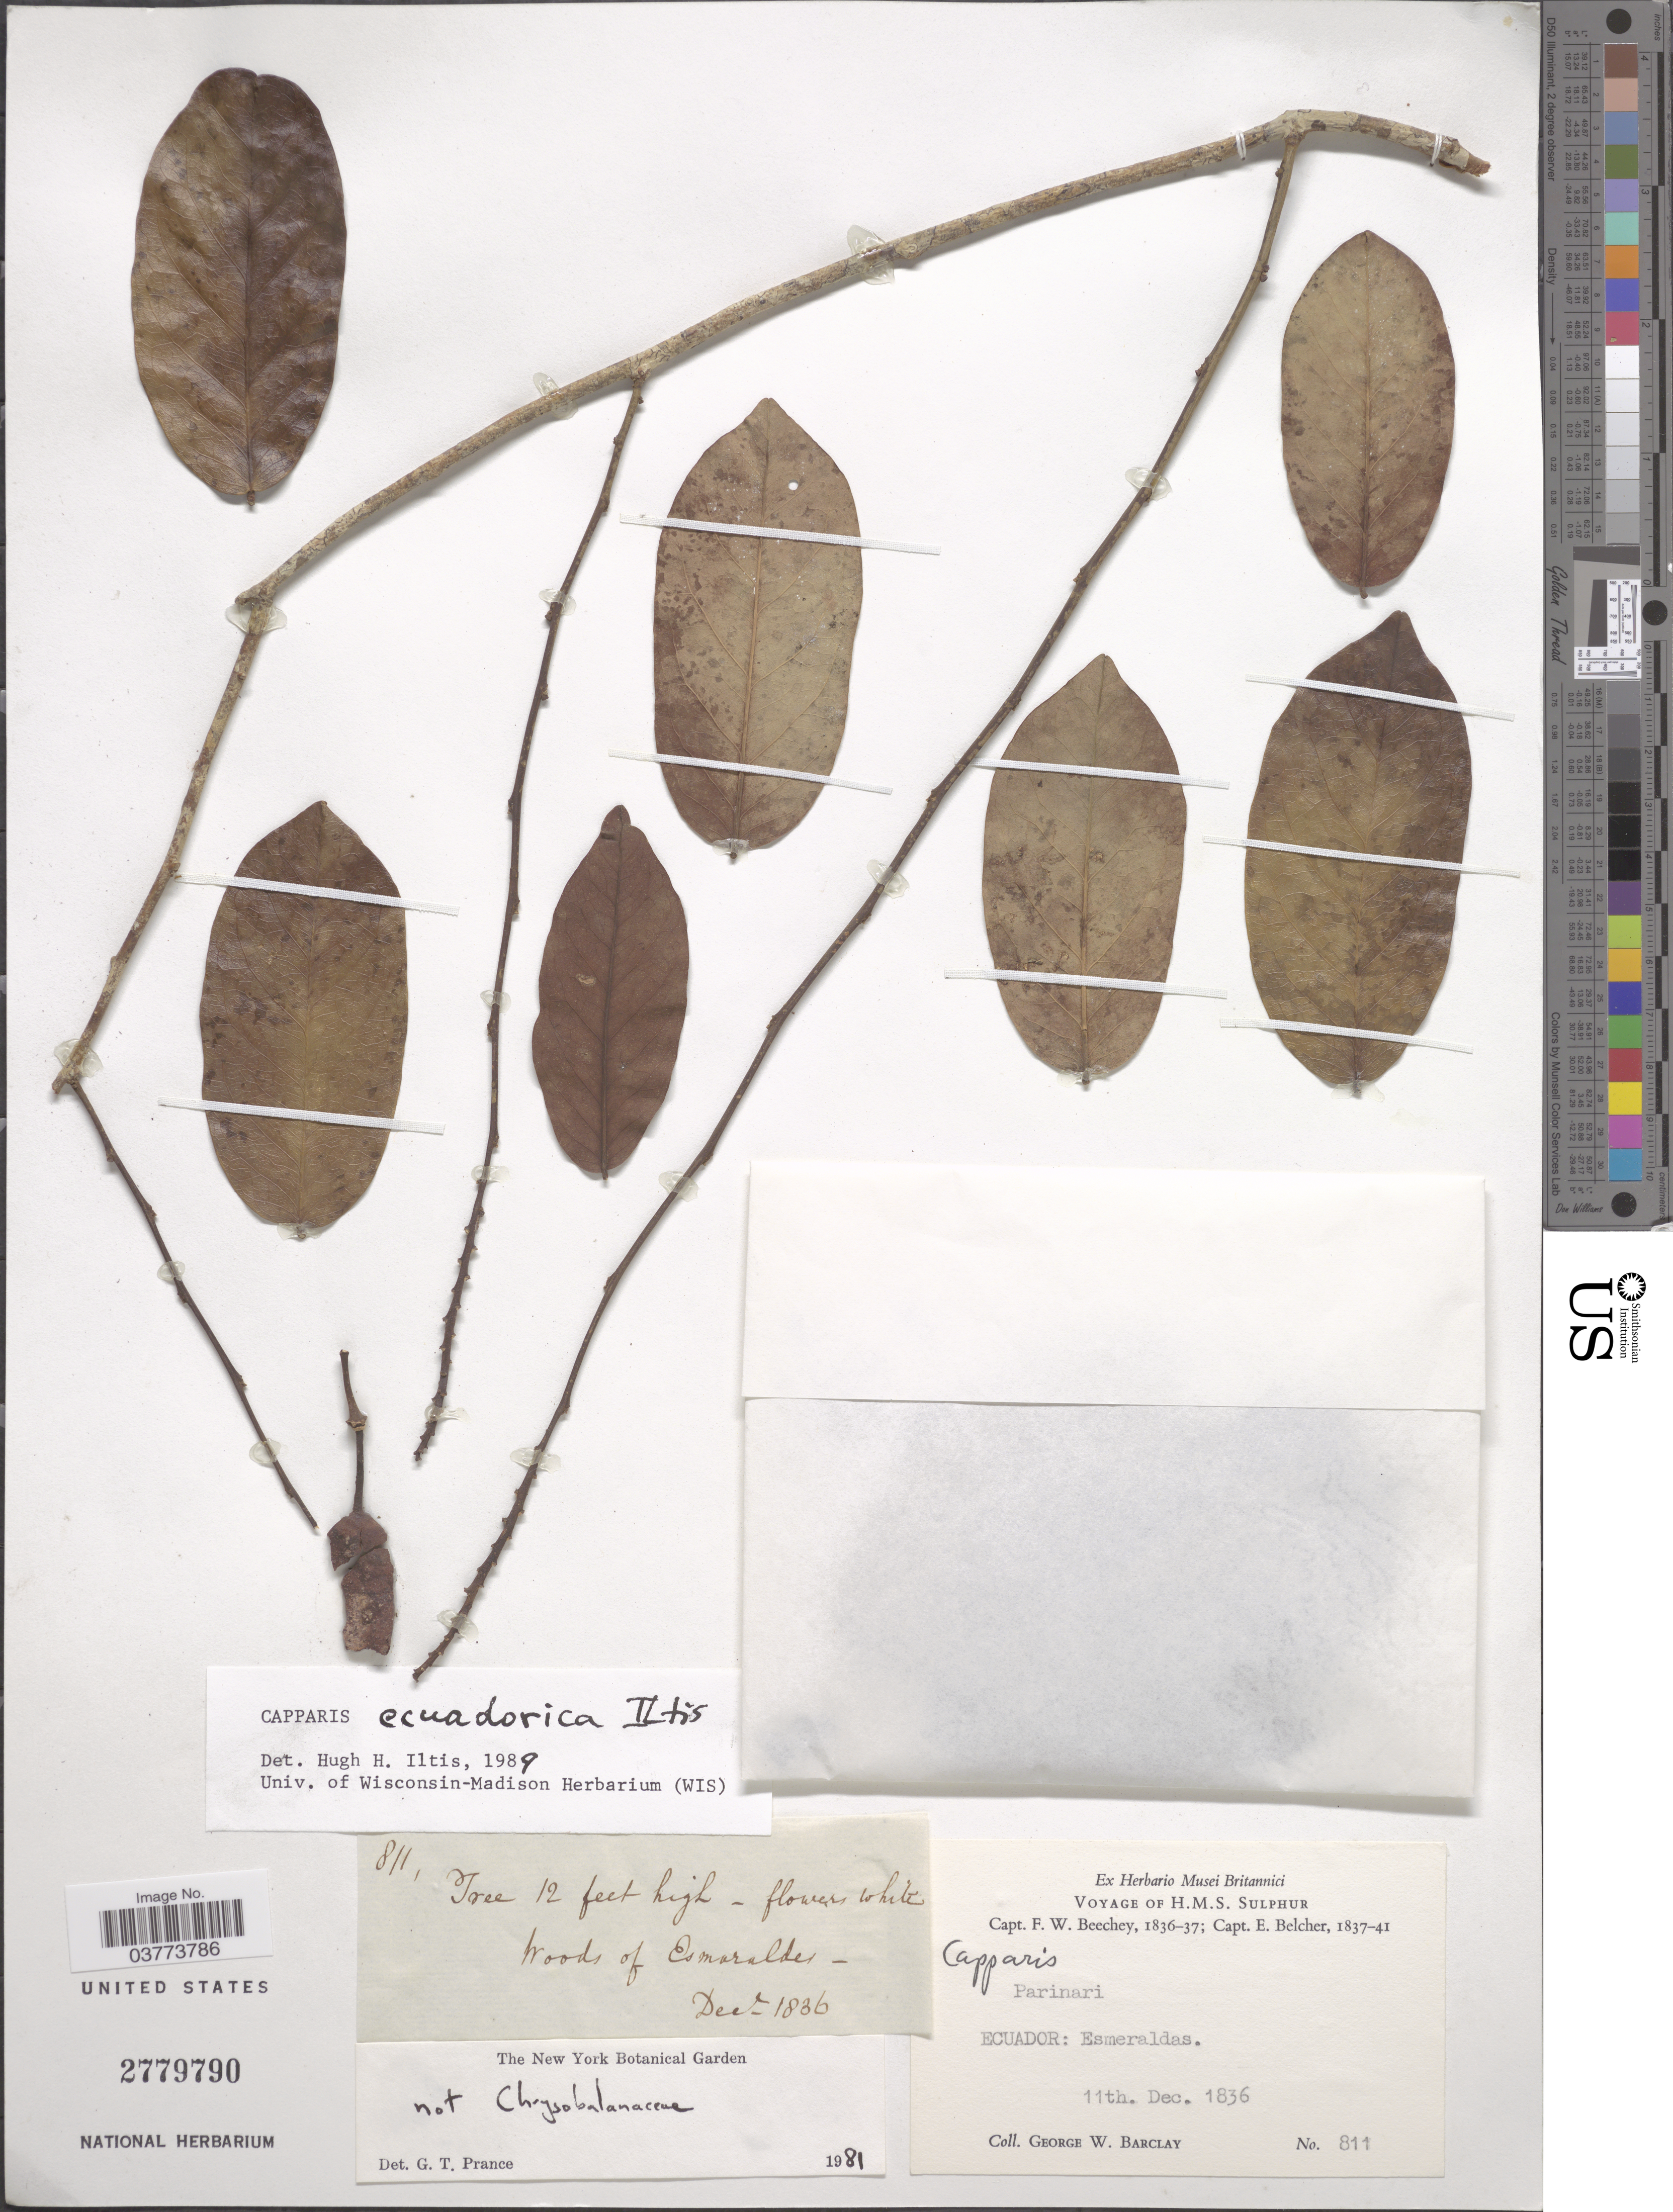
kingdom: Plantae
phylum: Tracheophyta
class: Magnoliopsida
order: Brassicales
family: Capparaceae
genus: Cynophalla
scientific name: Cynophalla ecuadorica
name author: (Iltis) Iltis & Cornejo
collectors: G. W. Barclay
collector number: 811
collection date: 1836-12-11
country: Ecuador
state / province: Esmeraldas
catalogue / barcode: US 2779790